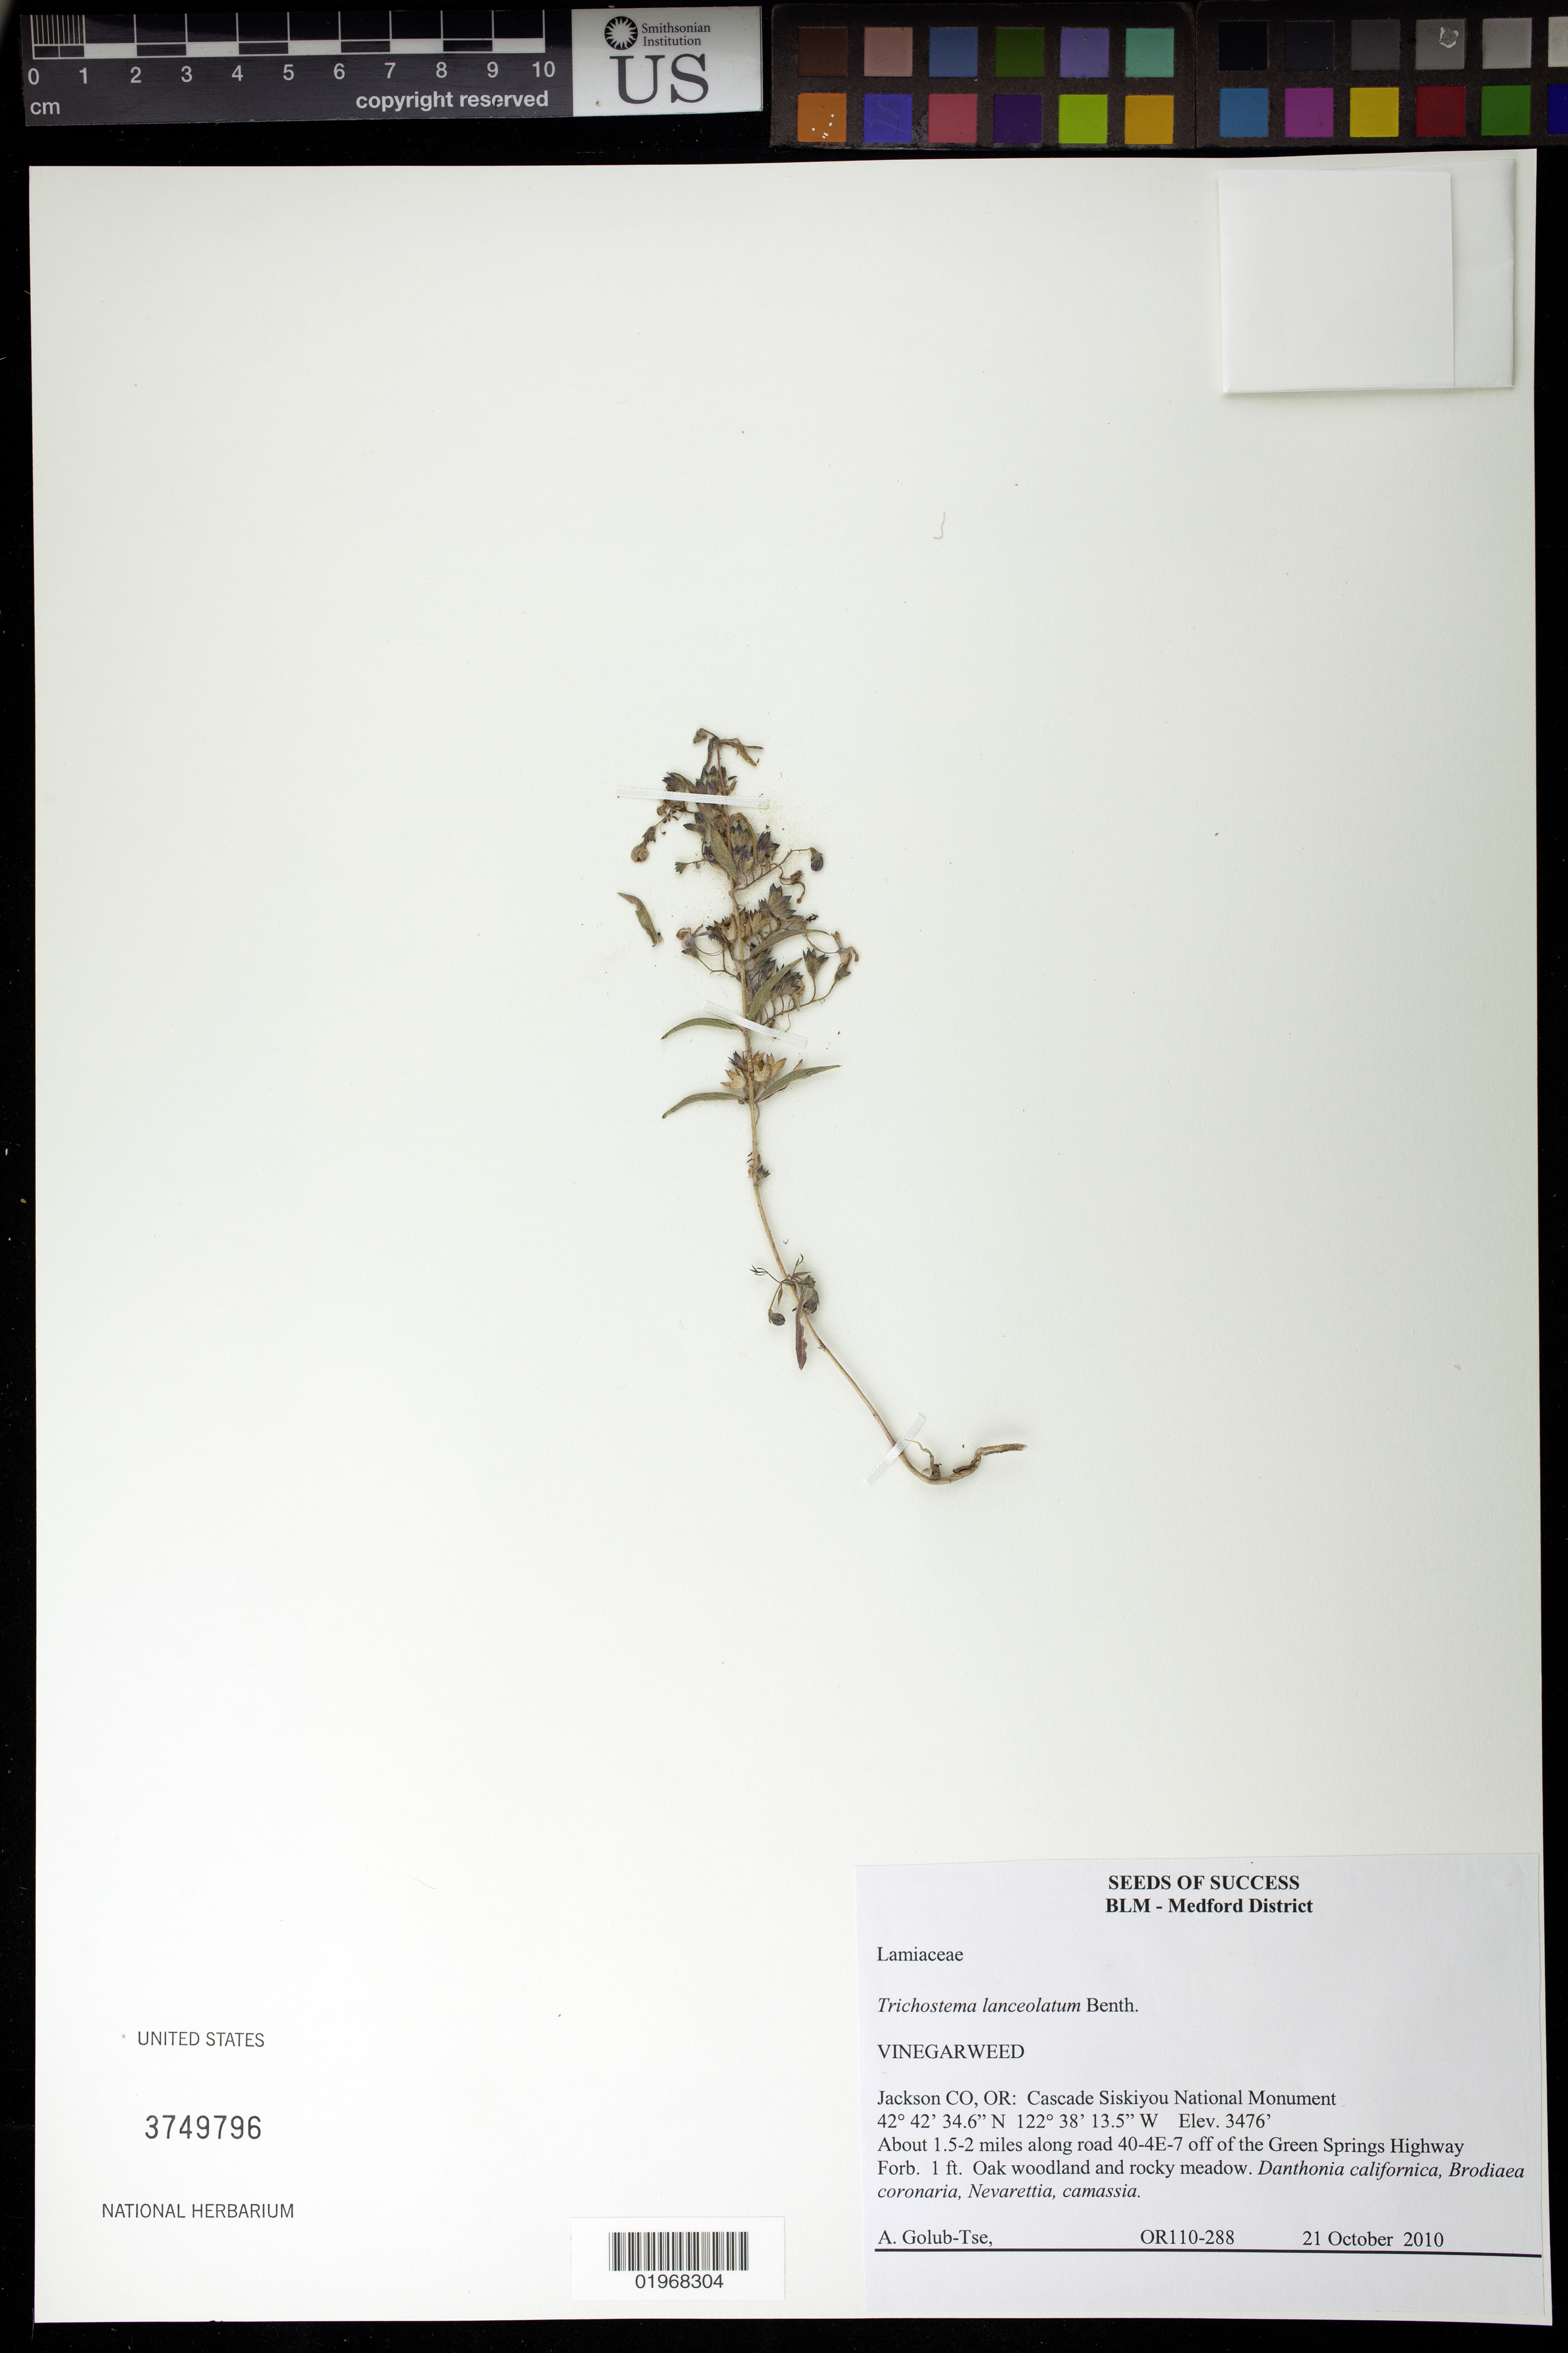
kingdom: Plantae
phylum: Tracheophyta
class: Magnoliopsida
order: Lamiales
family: Lamiaceae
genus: Trichostema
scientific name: Trichostema lanceolatum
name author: Benth.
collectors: A. Golub-Tse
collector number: OR110-288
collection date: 2010-10-10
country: United States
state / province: Oregon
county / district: Jackson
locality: Cascade Siskiyou National Monument, 1.5-2 mi. along road 40-4E-7 off the Green Springs Hwy.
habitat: Oak woodland and rocky meadow. With Danthonia californica, Brodiaea coronaria, ect.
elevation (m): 1059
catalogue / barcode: US 3749796